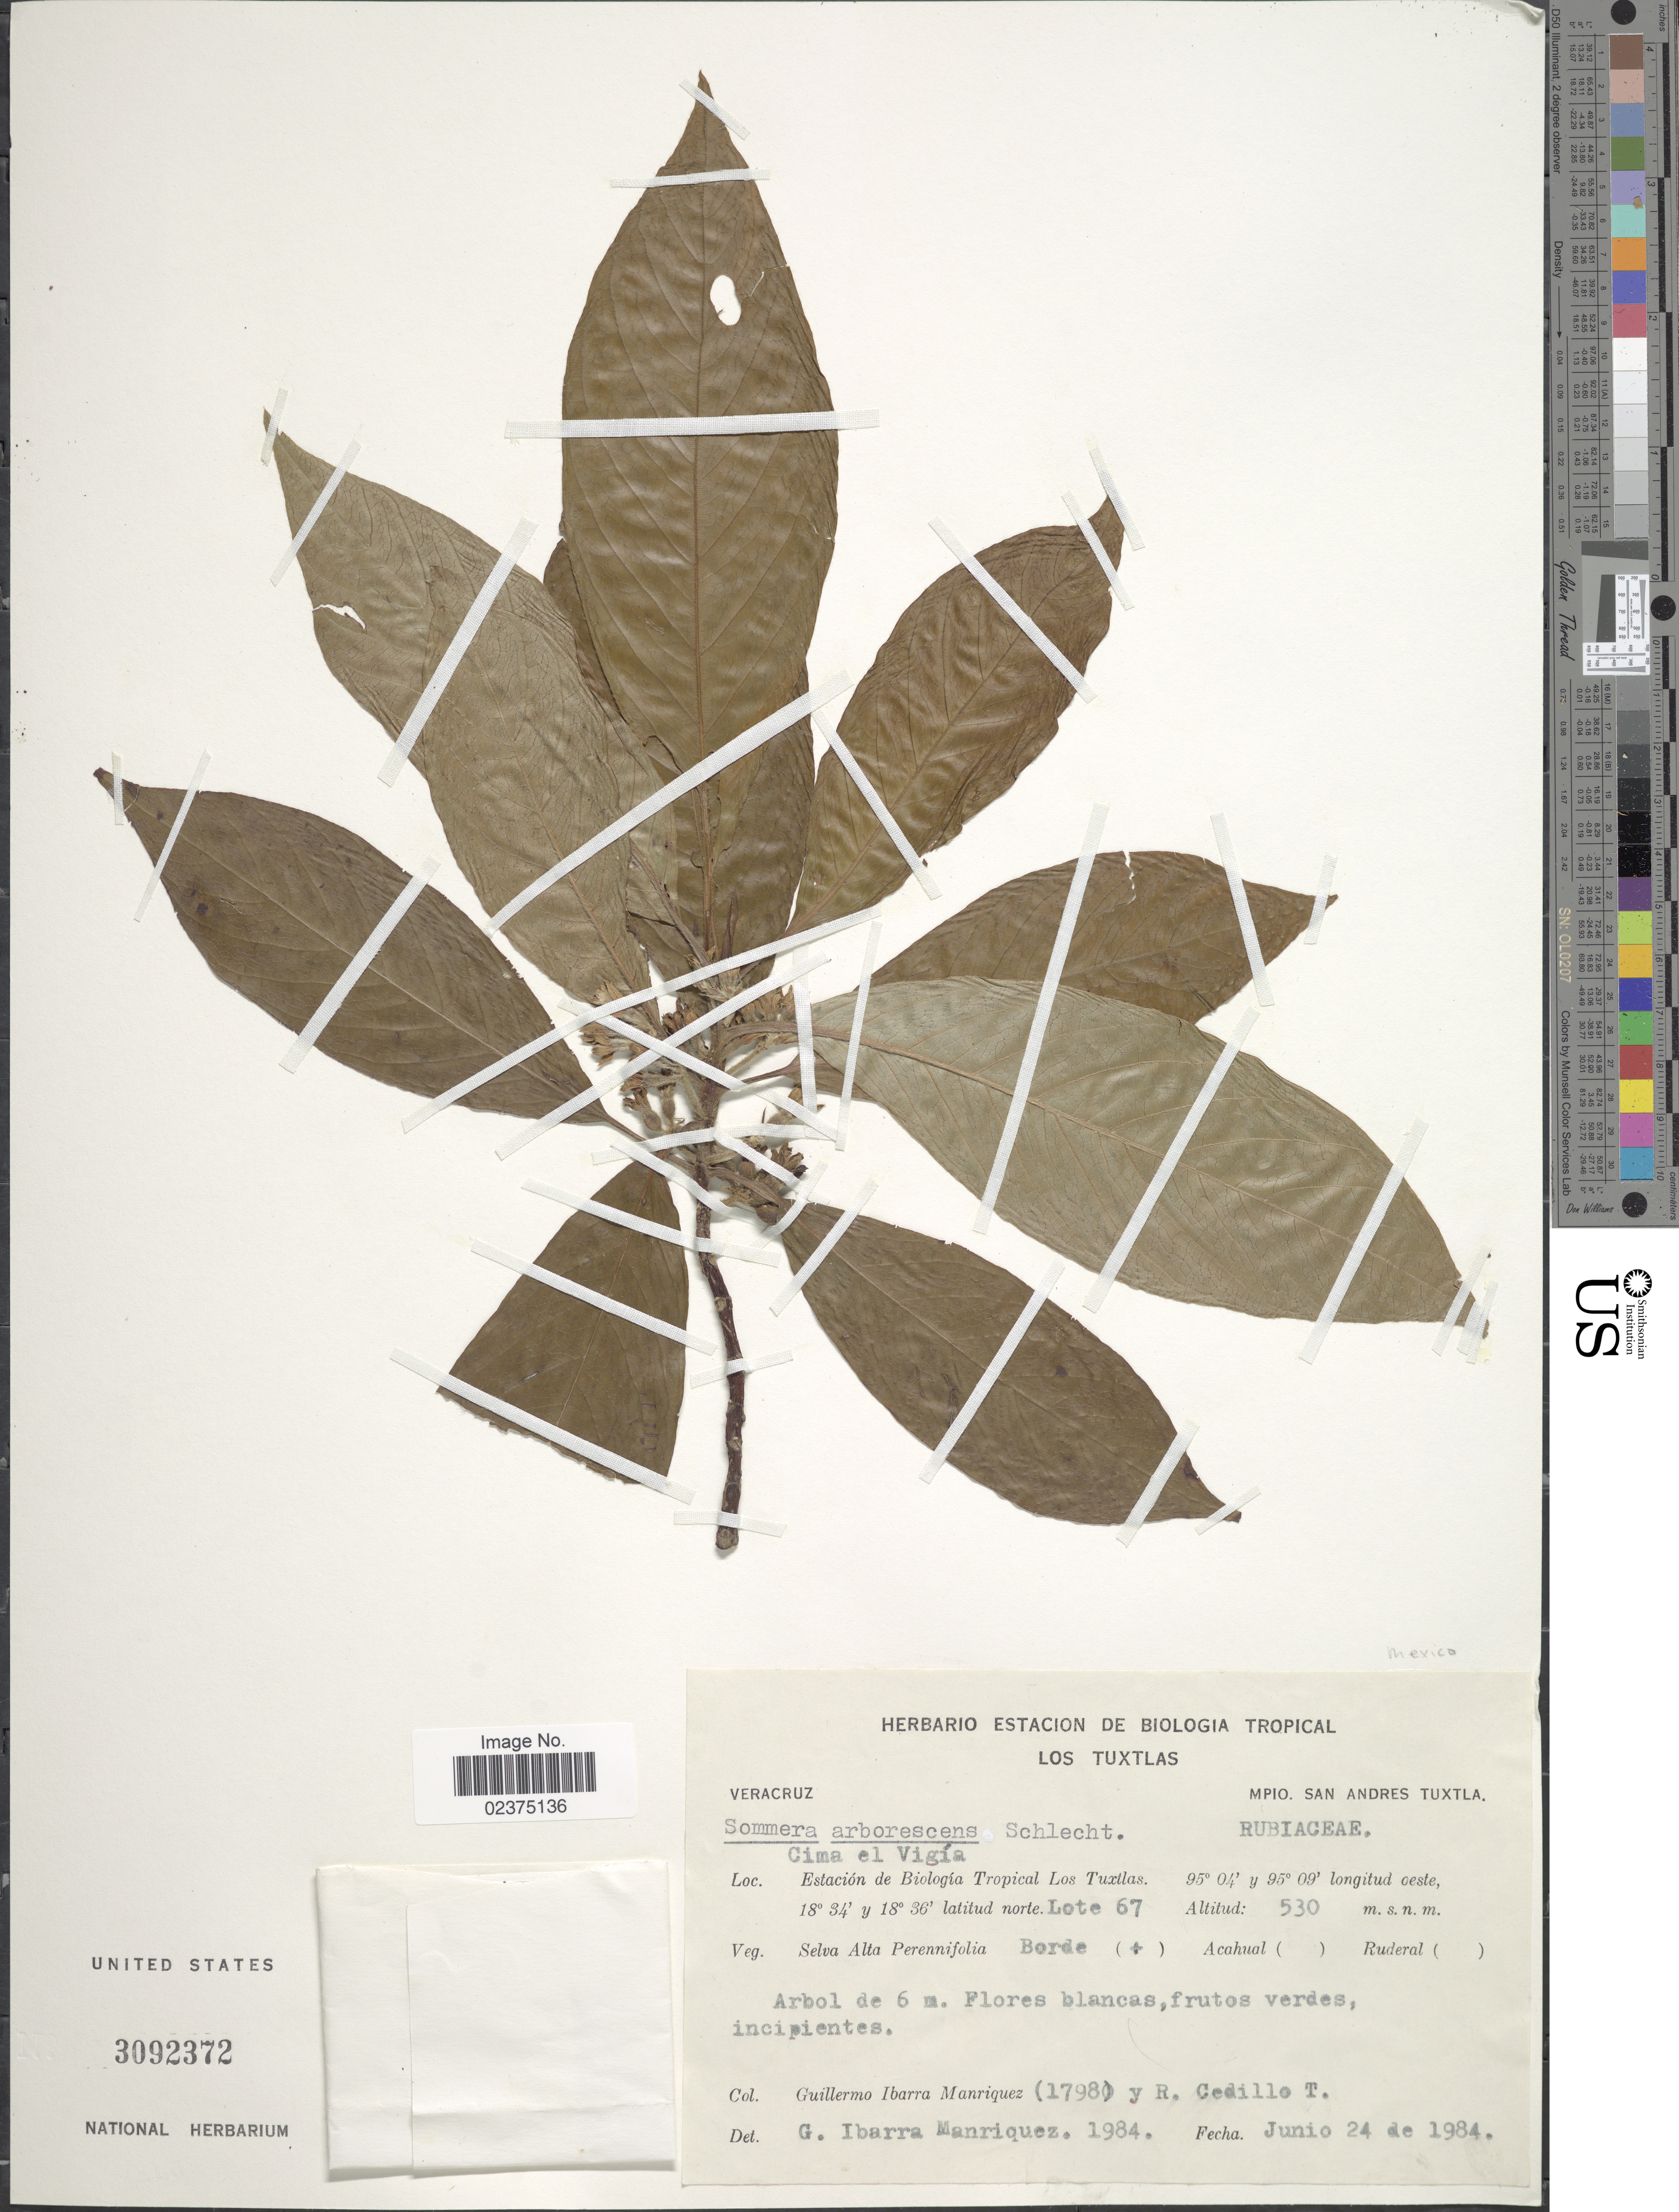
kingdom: Plantae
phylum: Tracheophyta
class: Magnoliopsida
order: Gentianales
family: Rubiaceae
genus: Sommera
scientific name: Sommera arborescens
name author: Schltdl.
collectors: G. Ibarra M. & R. CedilloT.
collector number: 1798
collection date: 1984-06-24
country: Mexico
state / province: Veracruz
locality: Veracruz, Mpio. San Andres Tuxtla, Estacion de Biologia Tropical Los Tuxtlas, Lote 67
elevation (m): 530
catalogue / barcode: US 3092372